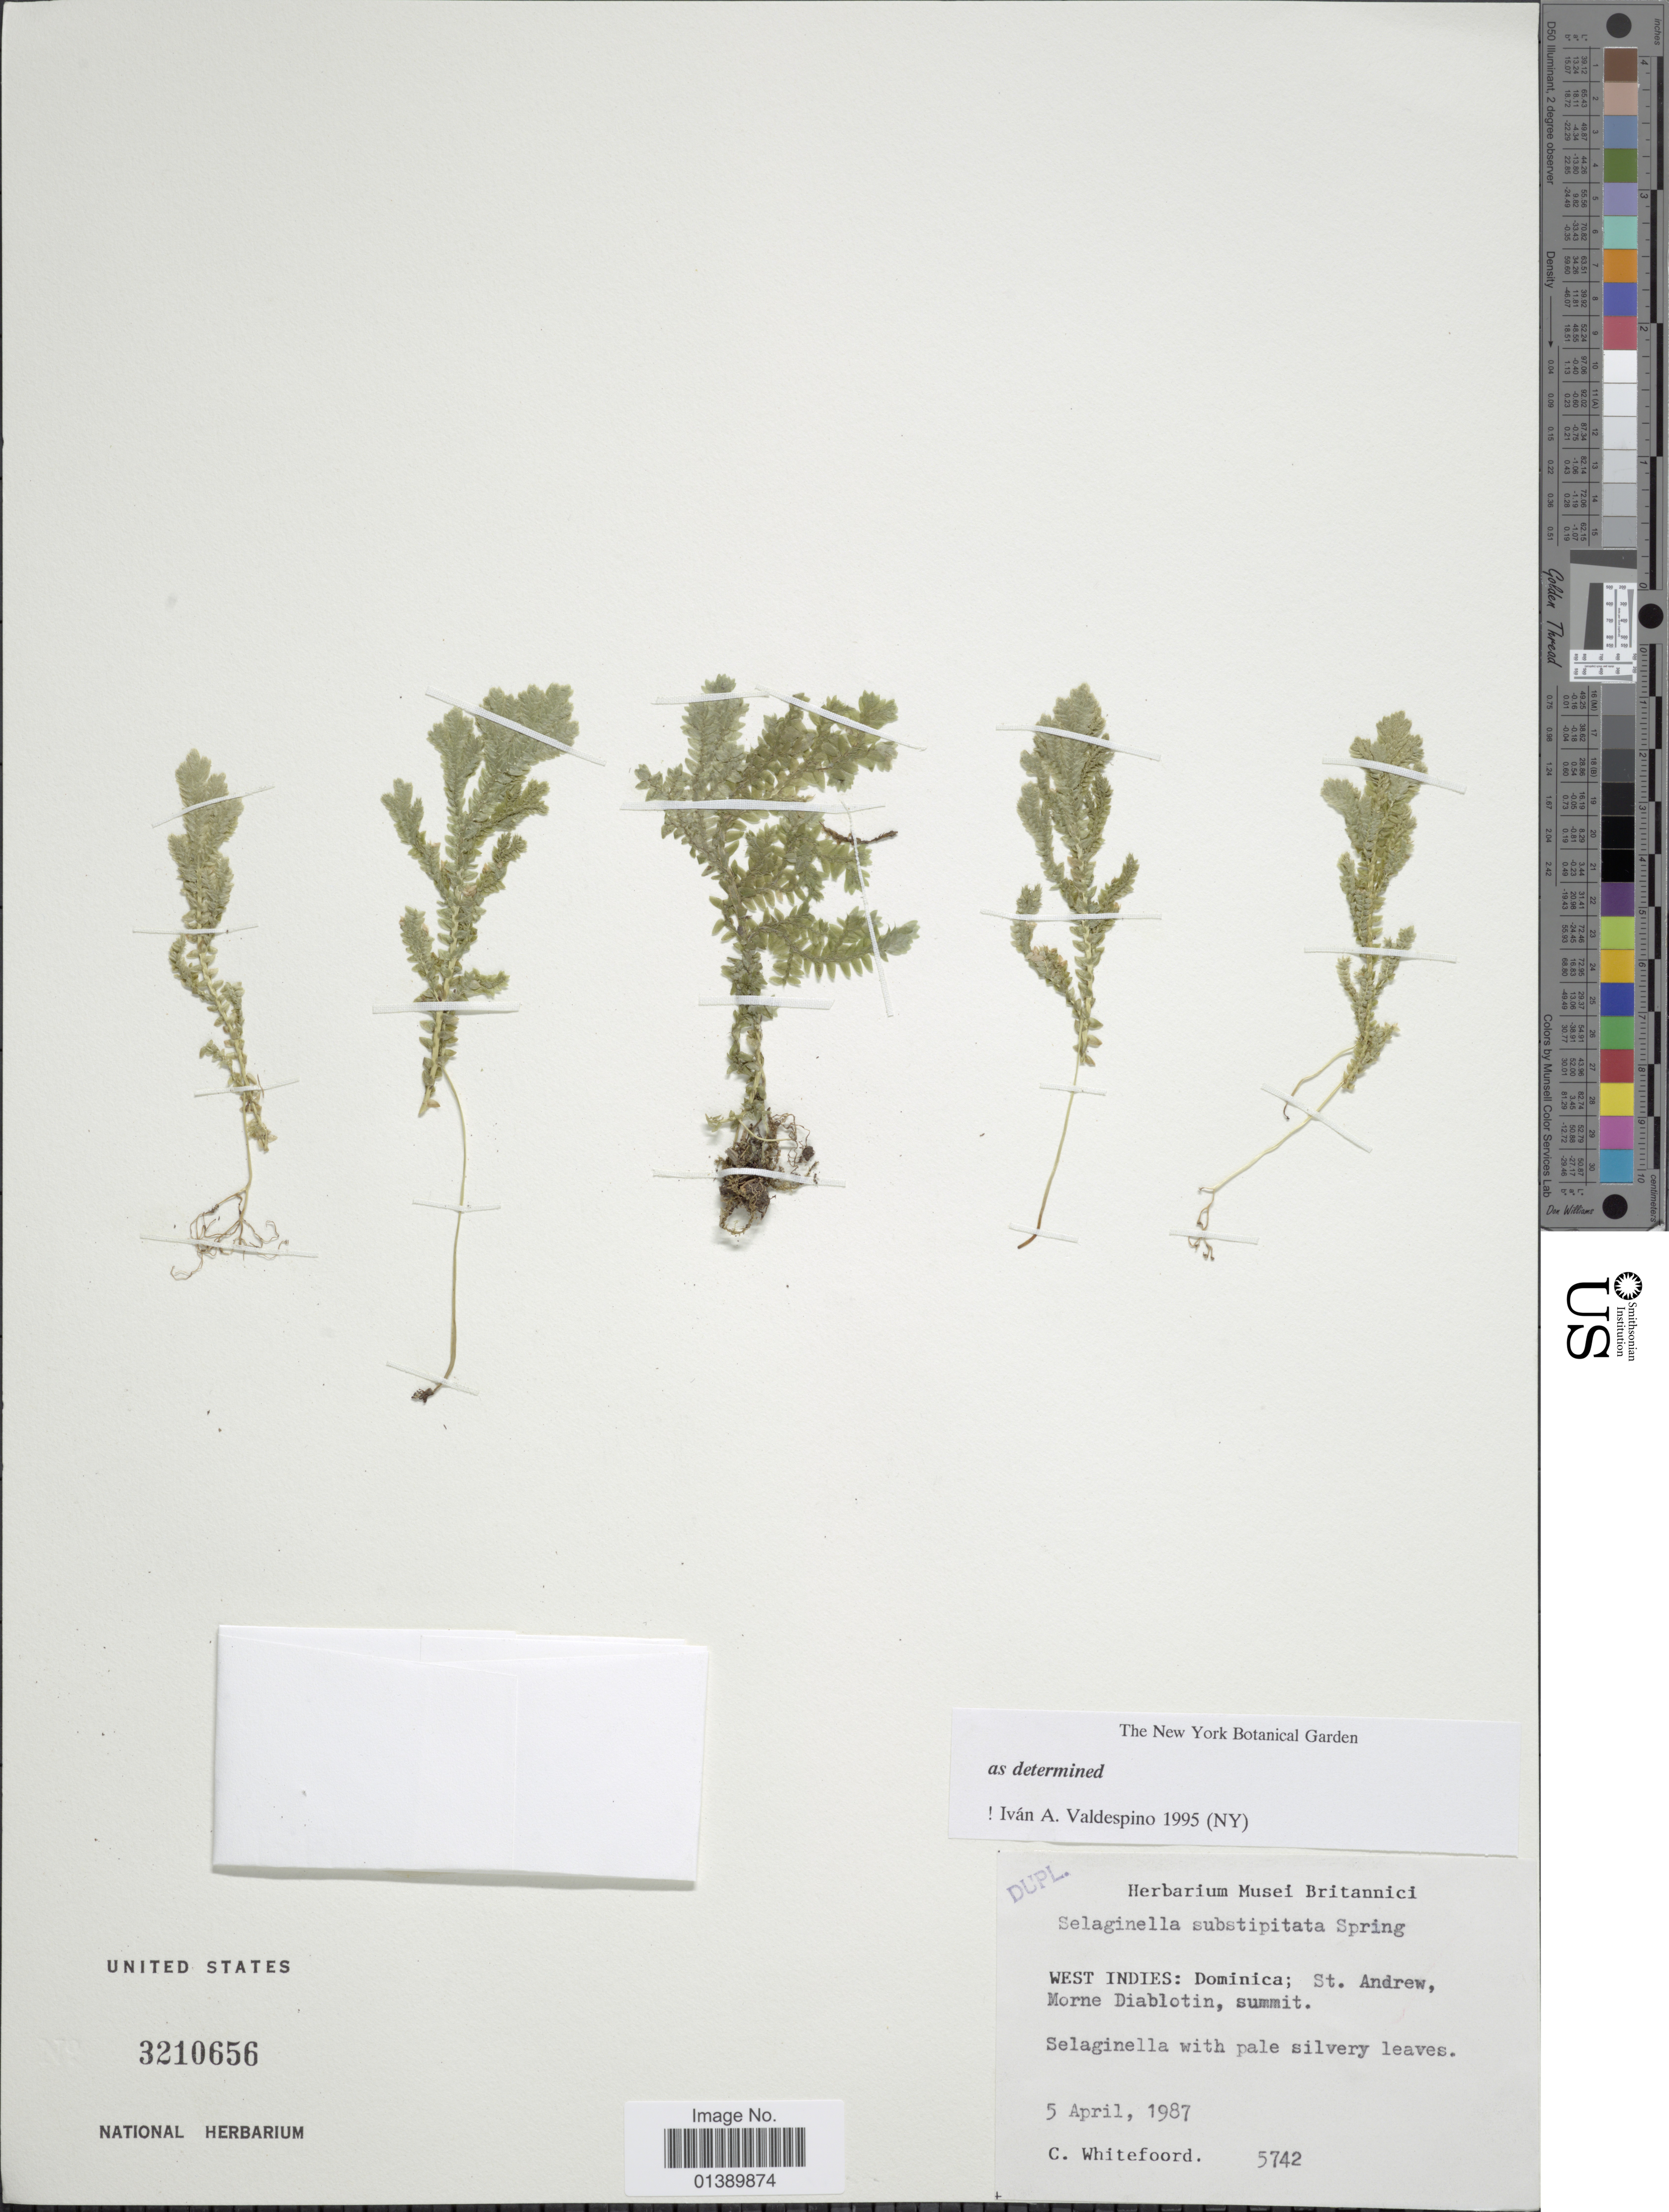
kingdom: Plantae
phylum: Tracheophyta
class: Lycopodiopsida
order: Selaginellales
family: Selaginellaceae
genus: Selaginella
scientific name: Selaginella substipitata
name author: Spring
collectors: C. Whitefoord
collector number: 5742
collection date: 1987-04-05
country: Dominica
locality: West Indies: St Andrew, Morne Diablotin, summit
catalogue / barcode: US 3210656